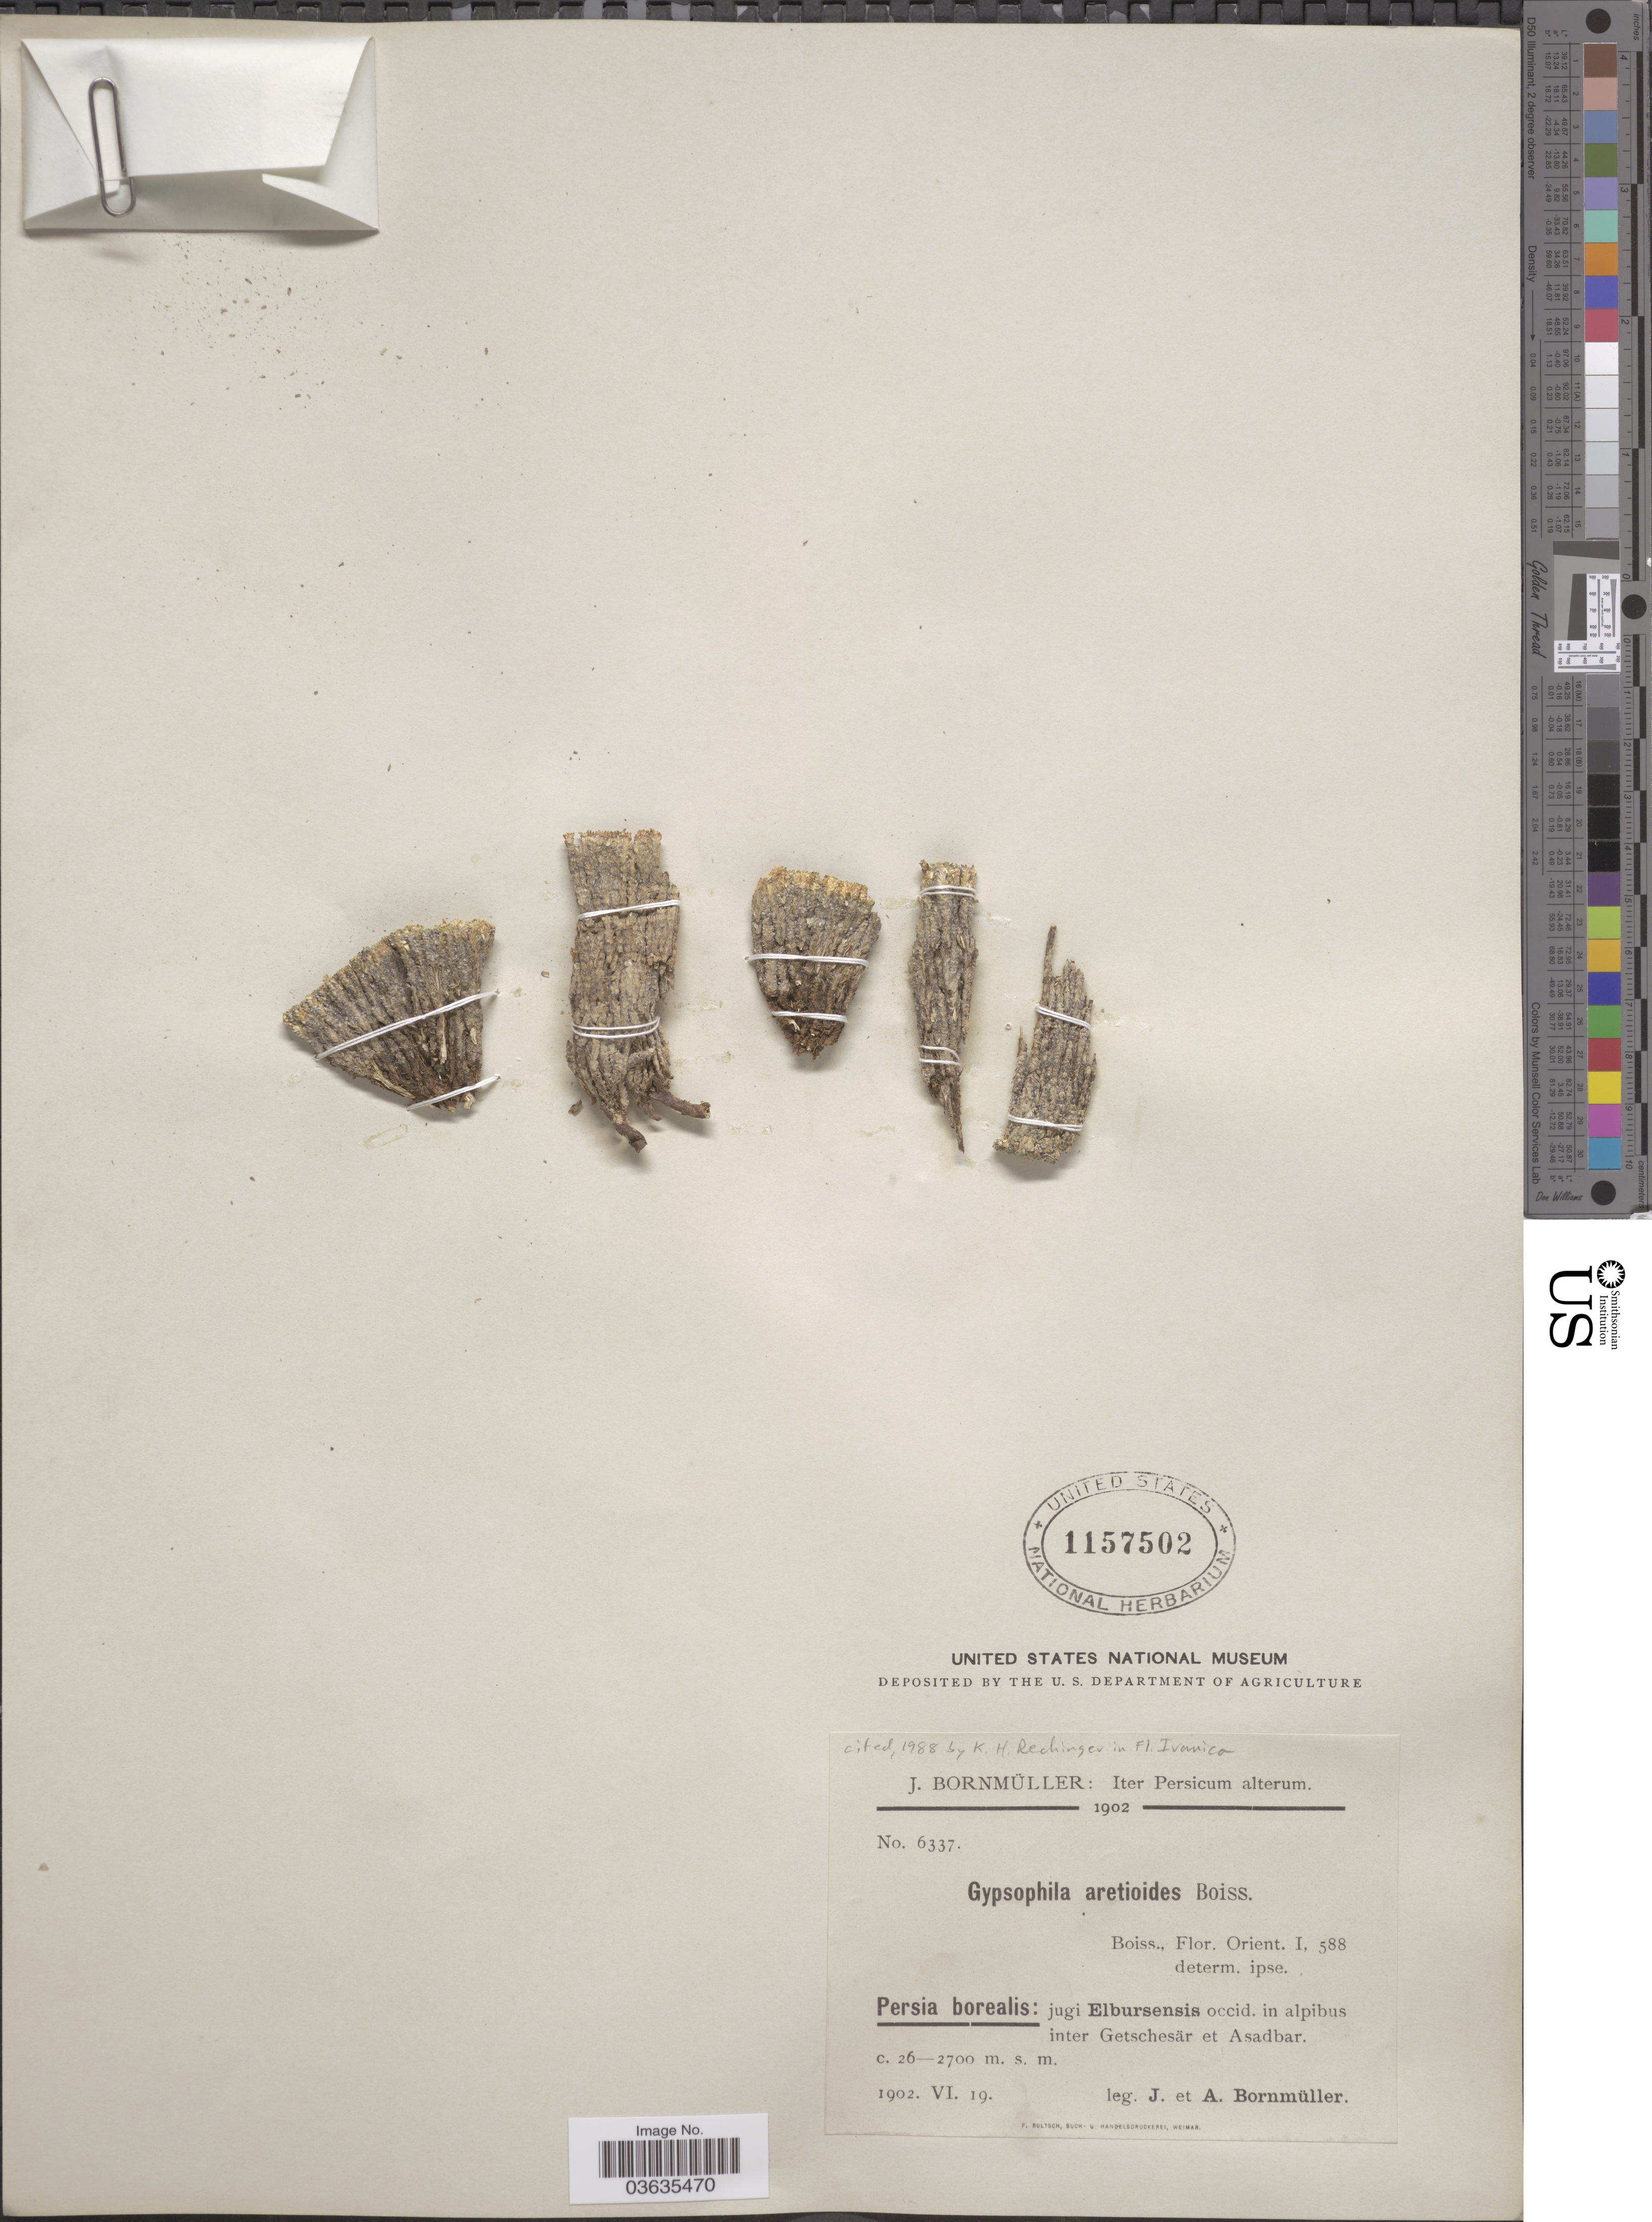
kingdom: Plantae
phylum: Tracheophyta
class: Magnoliopsida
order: Caryophyllales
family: Caryophyllaceae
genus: Gypsophila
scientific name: Gypsophila aretioides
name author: Boiss.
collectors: J. Bornmüller & A. Bornmüller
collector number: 6337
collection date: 1902-06-19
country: Iran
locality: Iter Persicum alterum. Persia borealis: jugi Elbursensis occid. in alpibus inter Getschesär et Asadbar.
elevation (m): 2600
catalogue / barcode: US 1157502